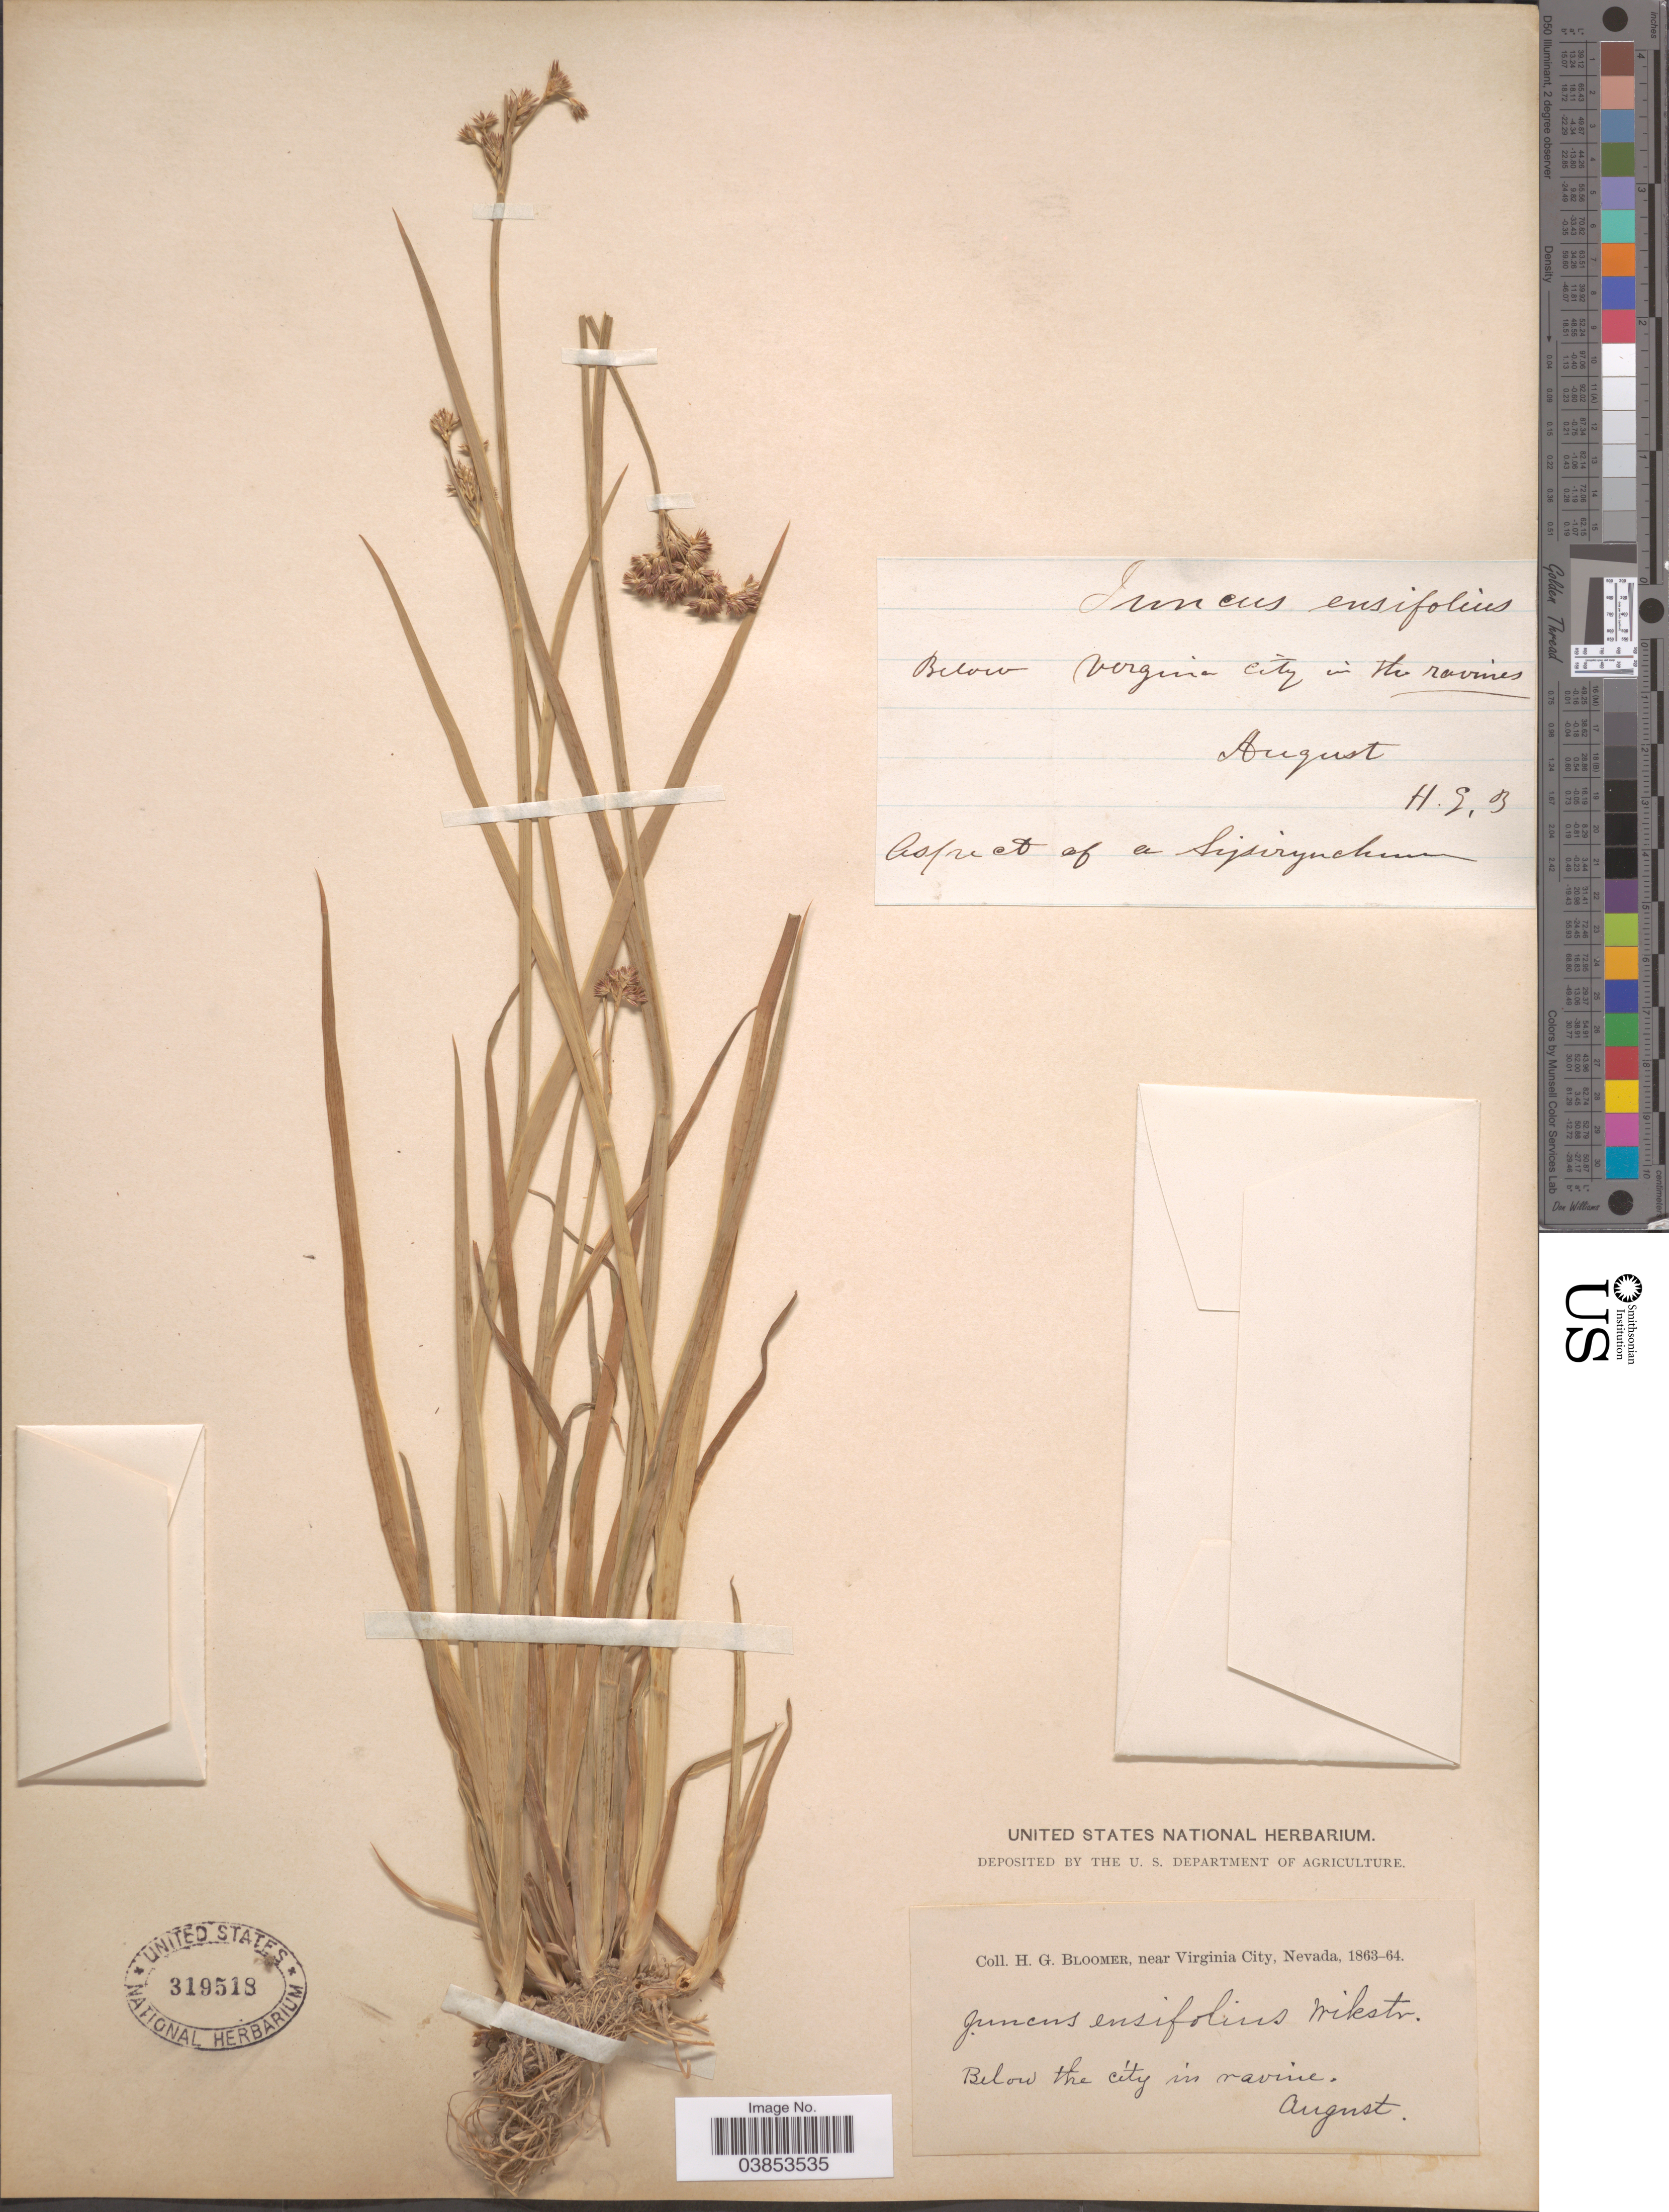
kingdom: Plantae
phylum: Tracheophyta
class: Liliopsida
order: Poales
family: Juncaceae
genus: Juncus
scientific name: Juncus ensifolius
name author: Wikstr.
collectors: H. Bloomer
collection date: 1863-08/1864-08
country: United States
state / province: Nevada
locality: Near Virginia City.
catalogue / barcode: US 319518